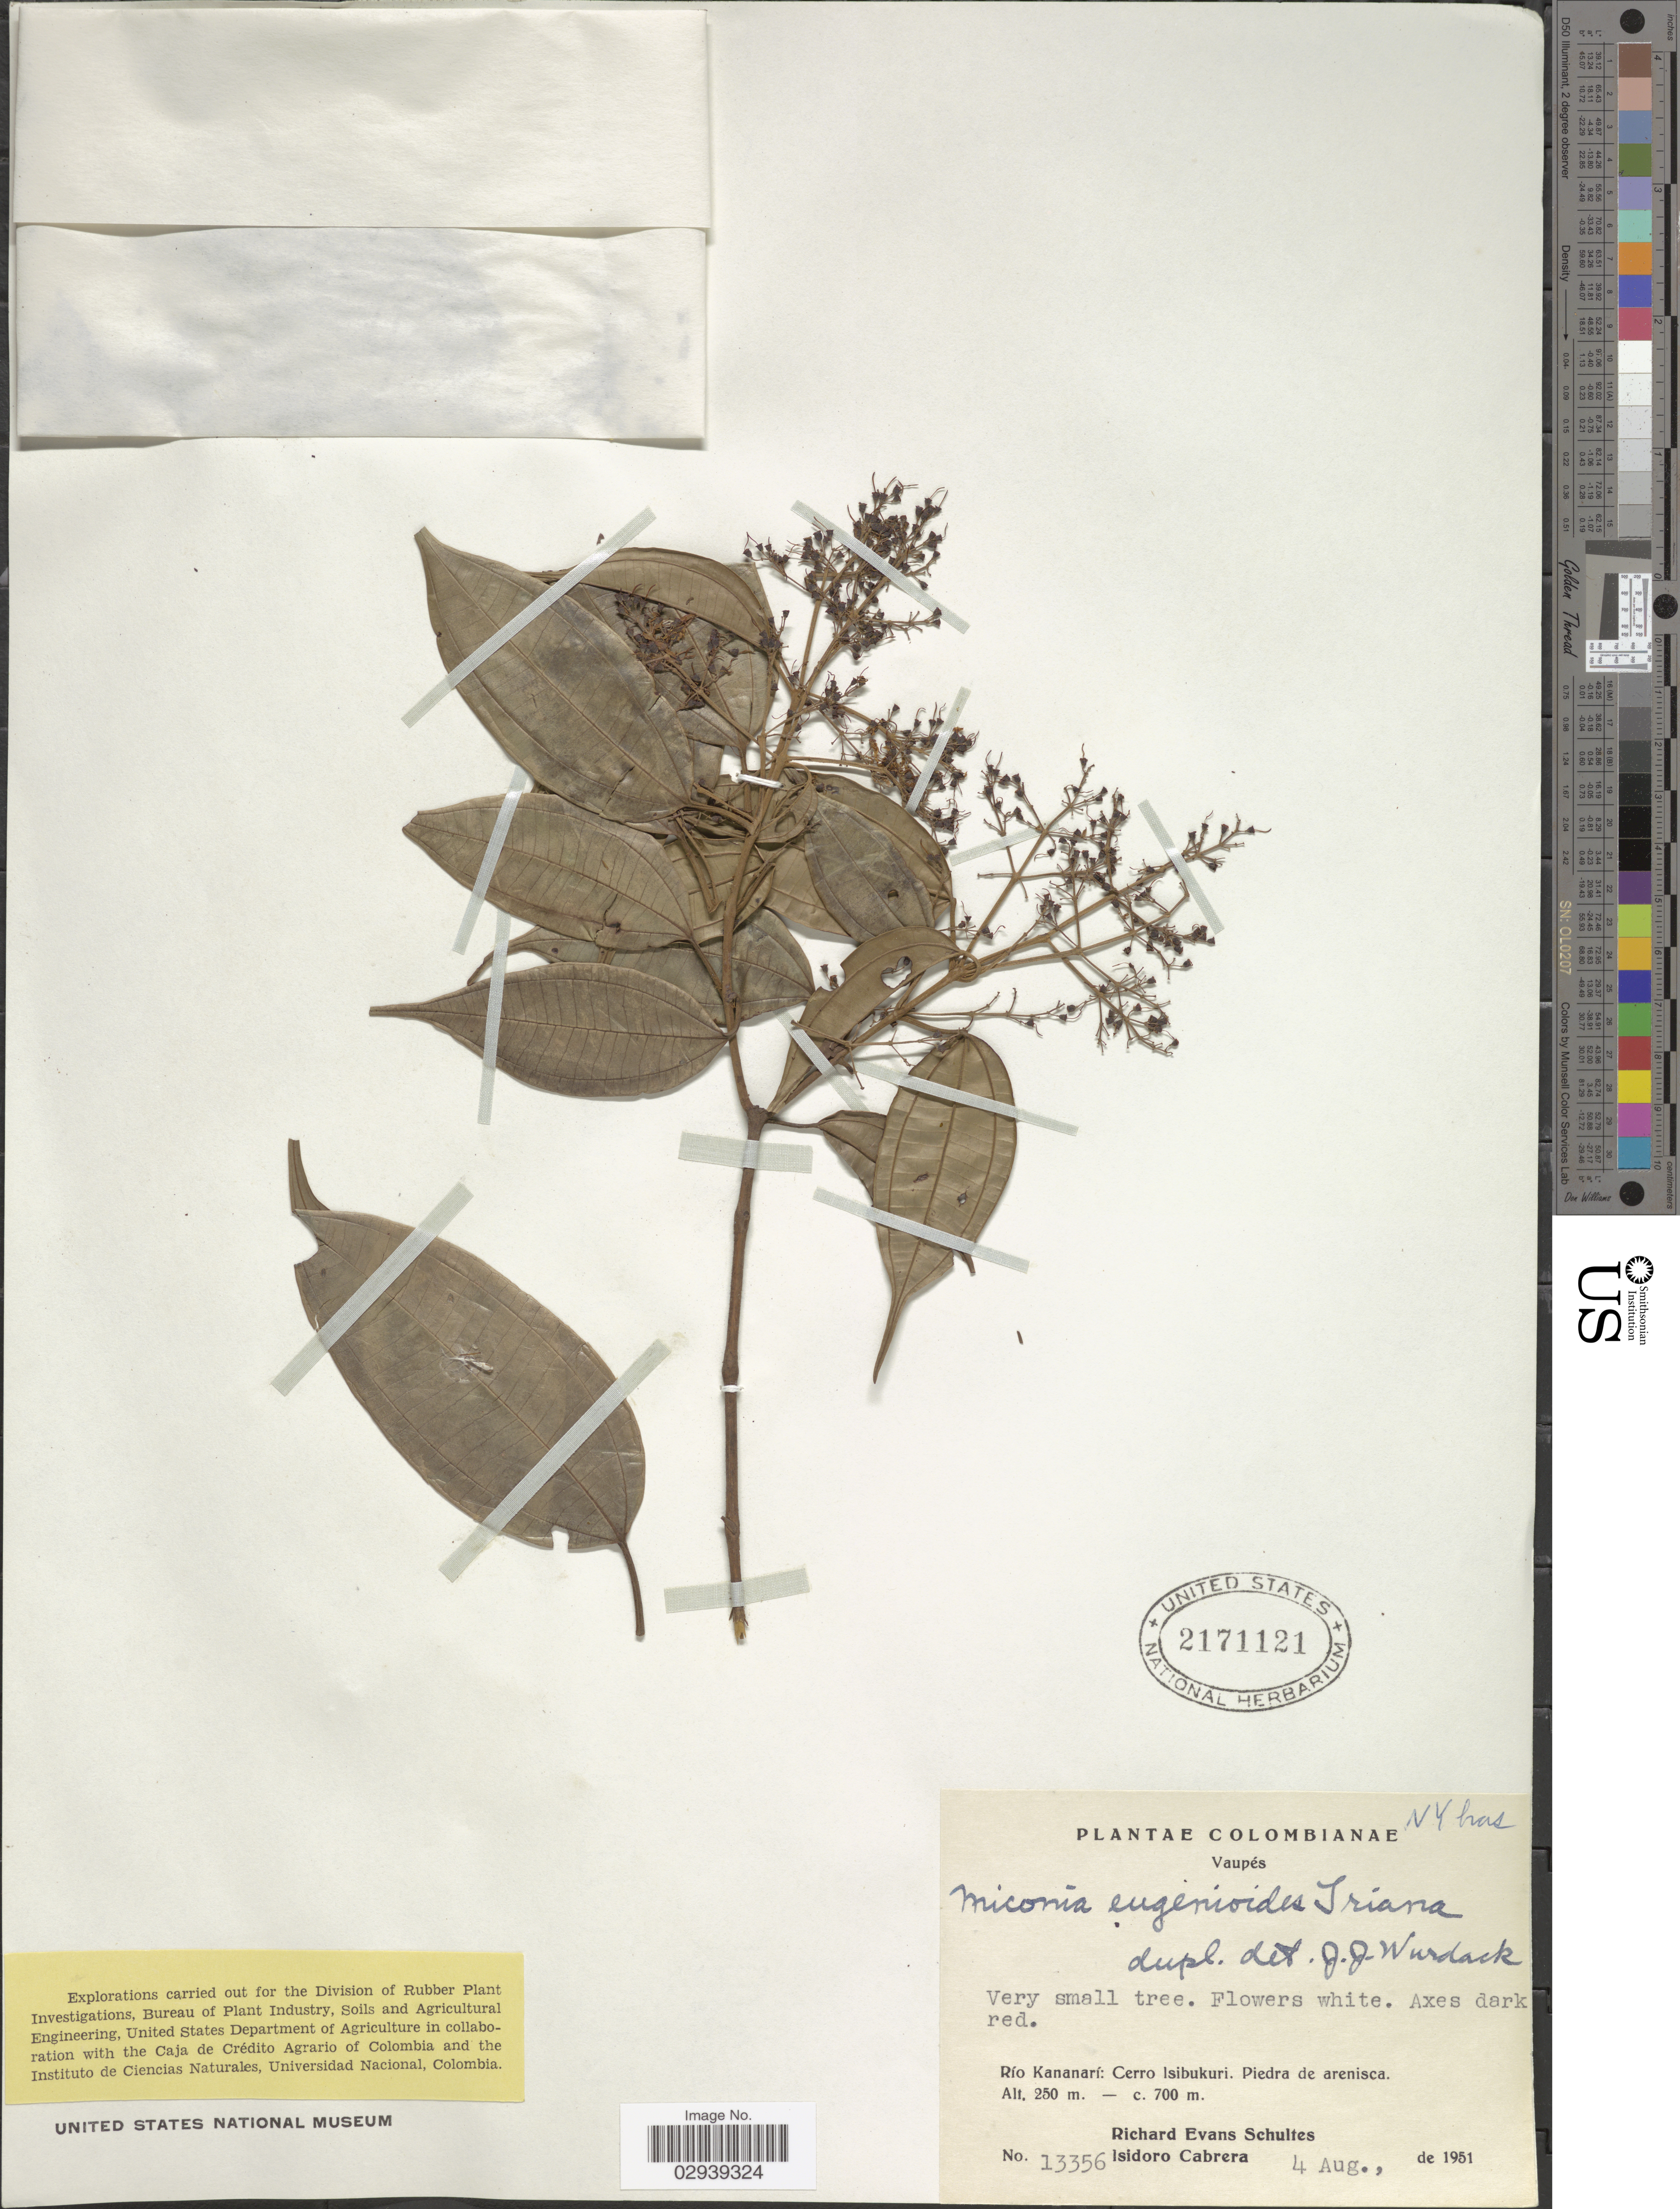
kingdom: Plantae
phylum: Tracheophyta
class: Magnoliopsida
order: Myrtales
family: Melastomataceae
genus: Miconia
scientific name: Miconia eugenioides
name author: Triana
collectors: R. E. Schultes & I. Cabrera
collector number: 13356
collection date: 1951-08-04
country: Colombia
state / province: Vaupés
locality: Río Kananarí: Cerro Isibukuri. Piedra de arenisca.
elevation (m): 250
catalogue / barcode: US 2171121